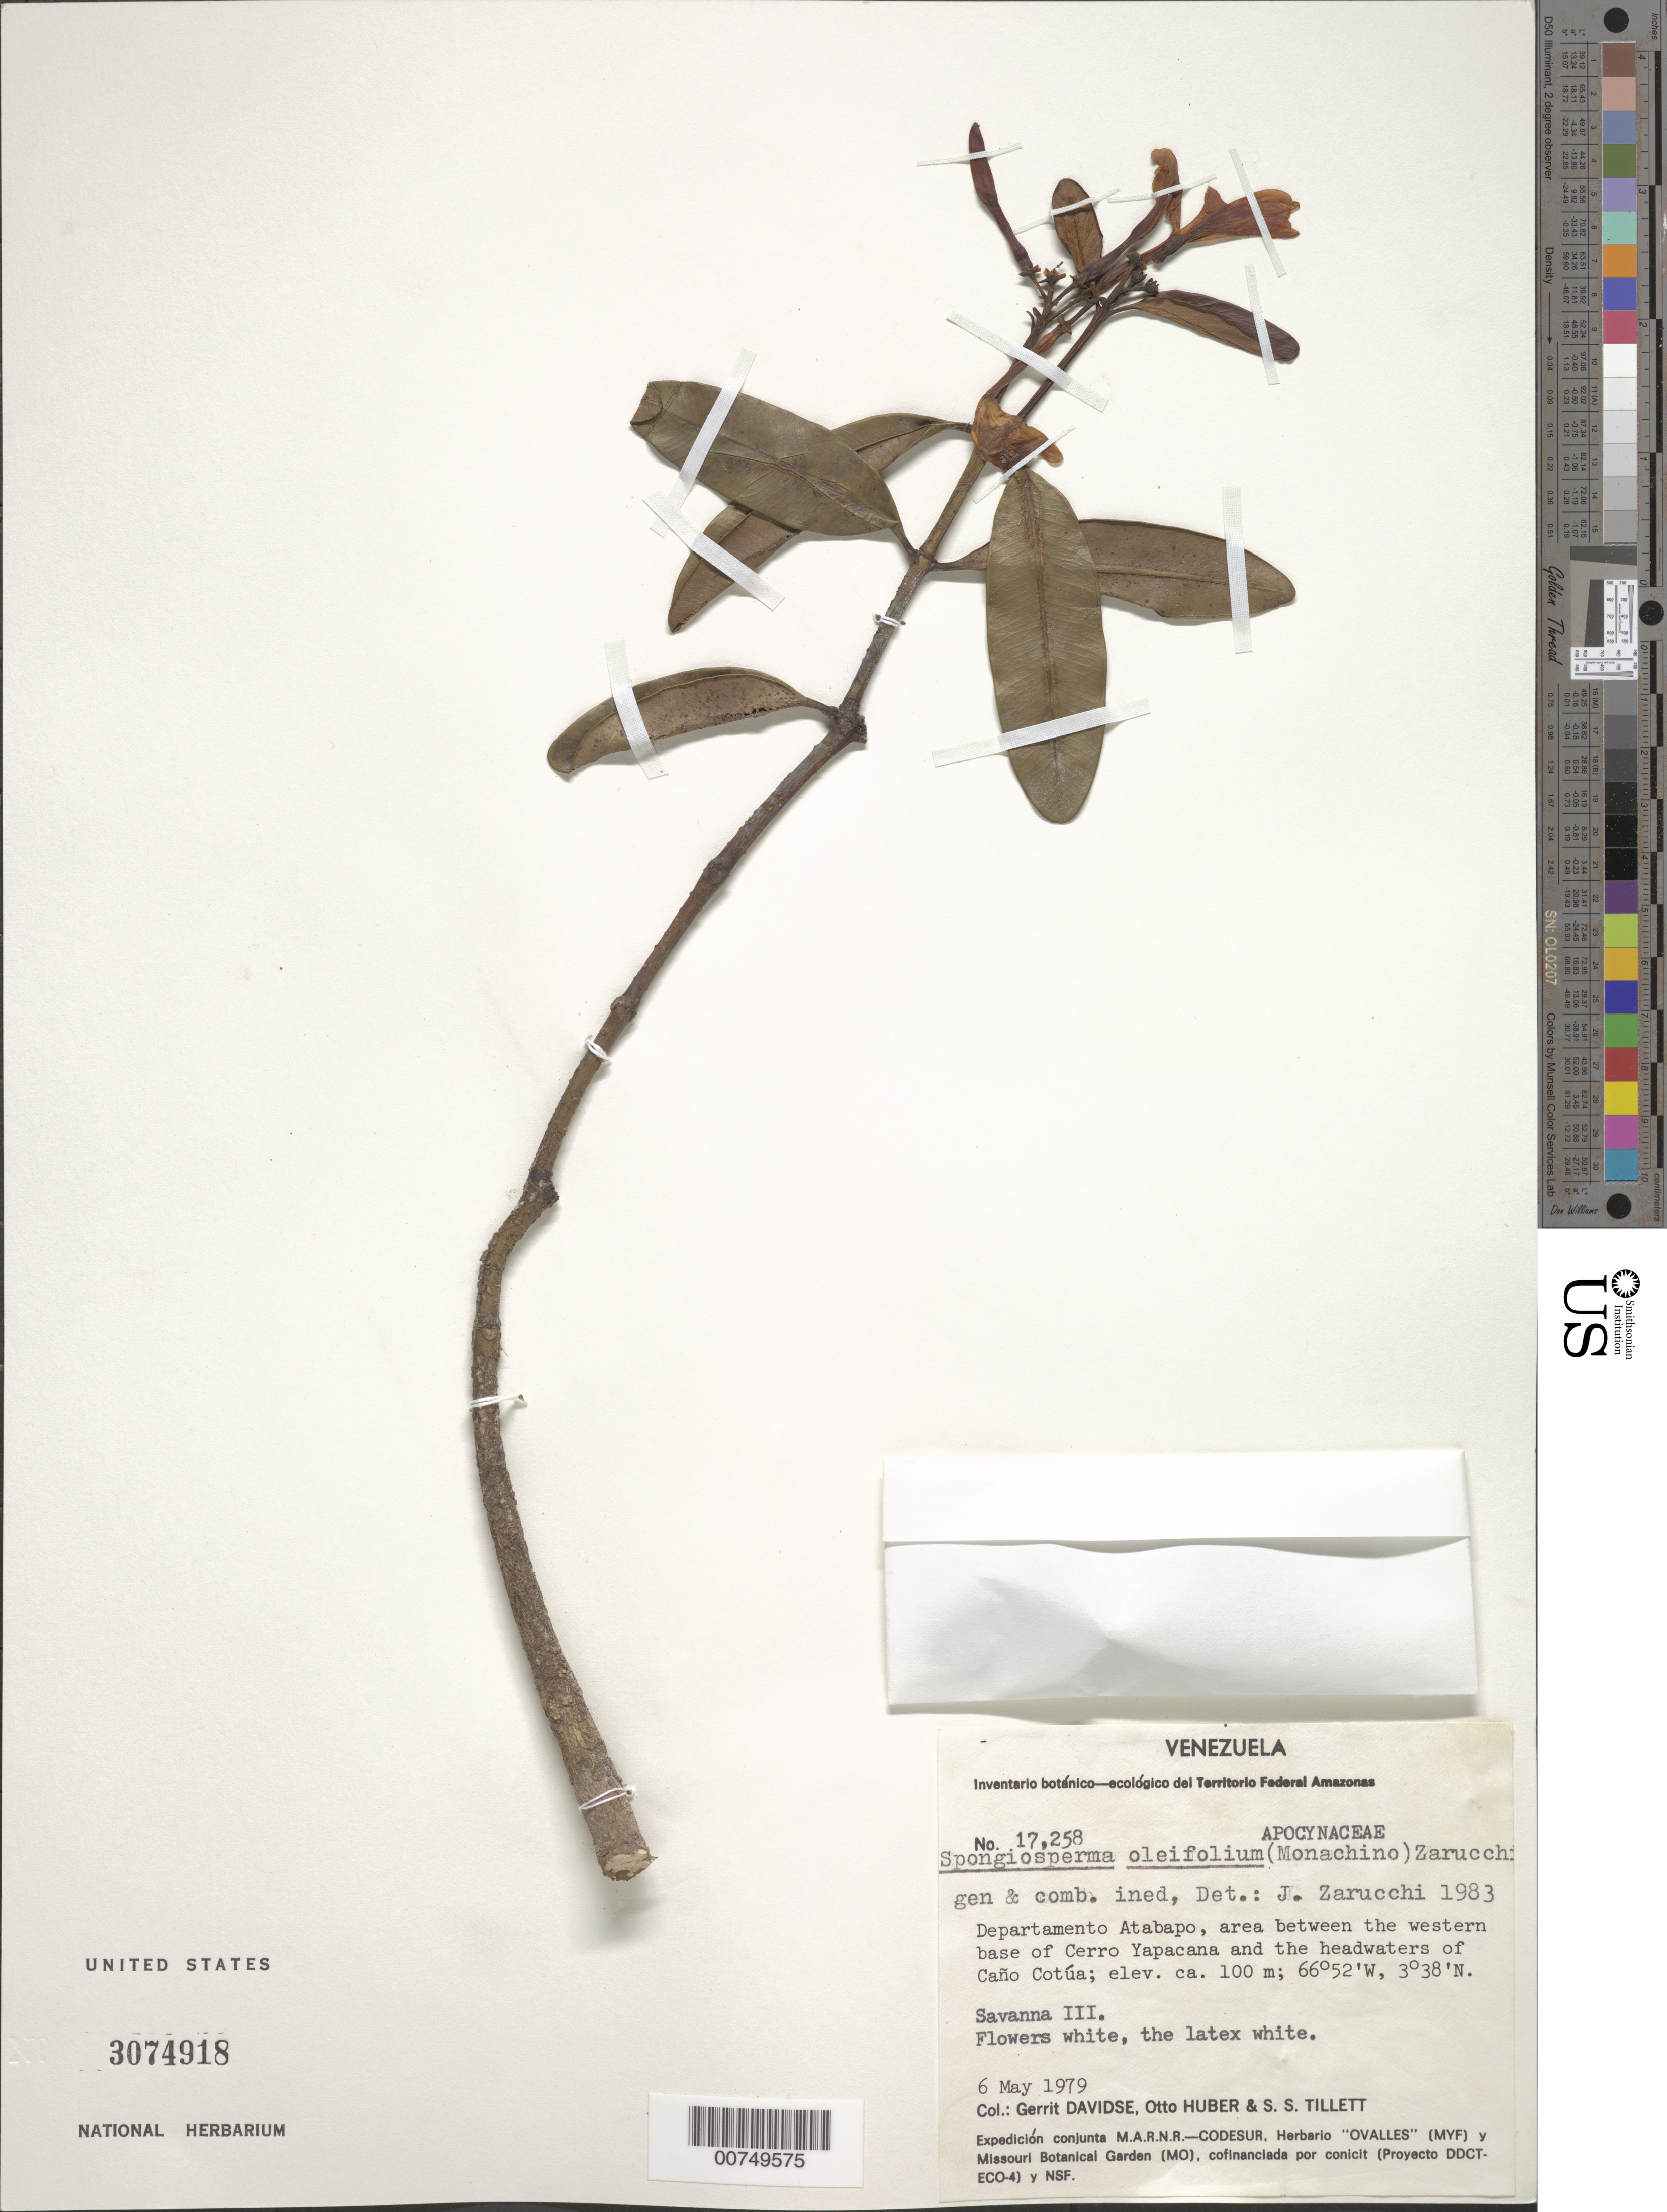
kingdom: Plantae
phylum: Tracheophyta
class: Magnoliopsida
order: Gentianales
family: Apocynaceae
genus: Spongiosperma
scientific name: Spongiosperma oleifolium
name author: (Monach.) Zarucchi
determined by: Zarucchi, J. L.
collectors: G. Davidse, O. Huber & S. S. Tillett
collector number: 17258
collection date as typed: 6-May-79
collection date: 1979-05-06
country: Venezuela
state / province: Amazonas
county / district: Atabapo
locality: Cerro Yapacána, western base, to headwaters of Caño Cotúa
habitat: Savanna No. 3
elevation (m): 100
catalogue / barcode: US 3074918